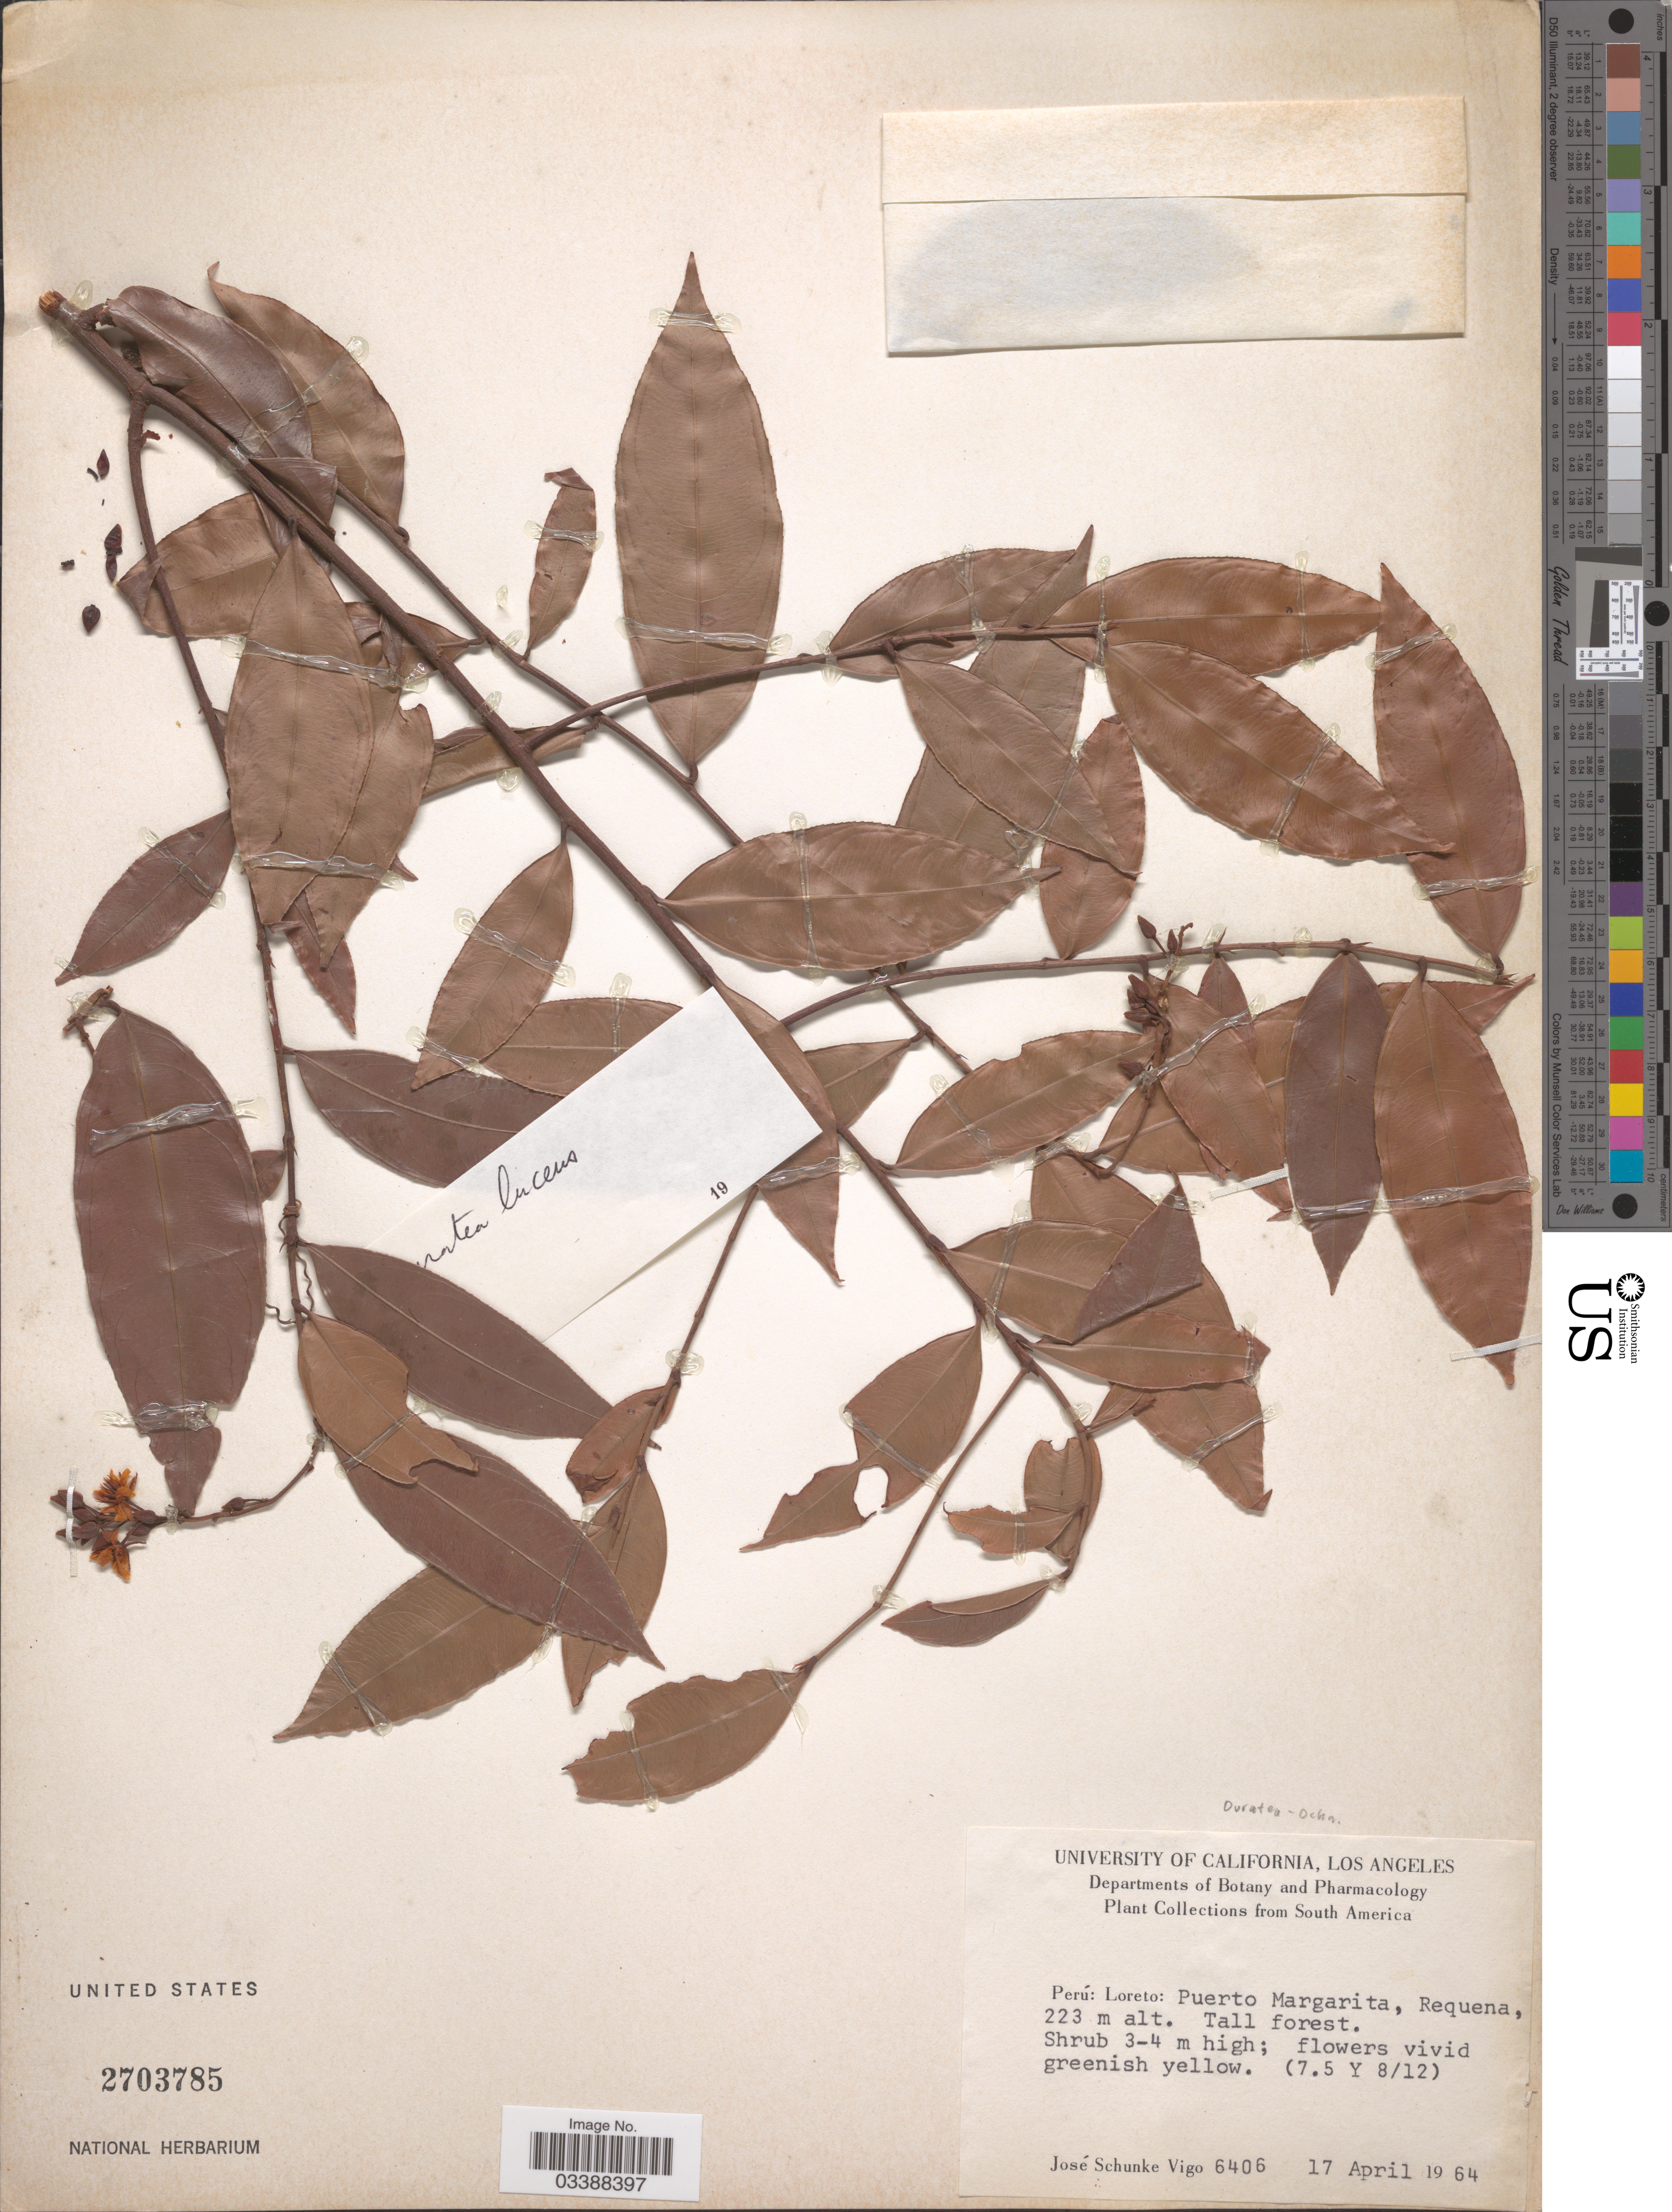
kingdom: Plantae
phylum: Tracheophyta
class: Magnoliopsida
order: Malpighiales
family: Ochnaceae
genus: Ouratea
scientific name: Ouratea sp.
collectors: J. Schunke Vigo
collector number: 6406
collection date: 1964-04-17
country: Peru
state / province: Loreto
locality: Puerto Margarita, Requena.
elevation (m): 223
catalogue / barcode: US 2703785